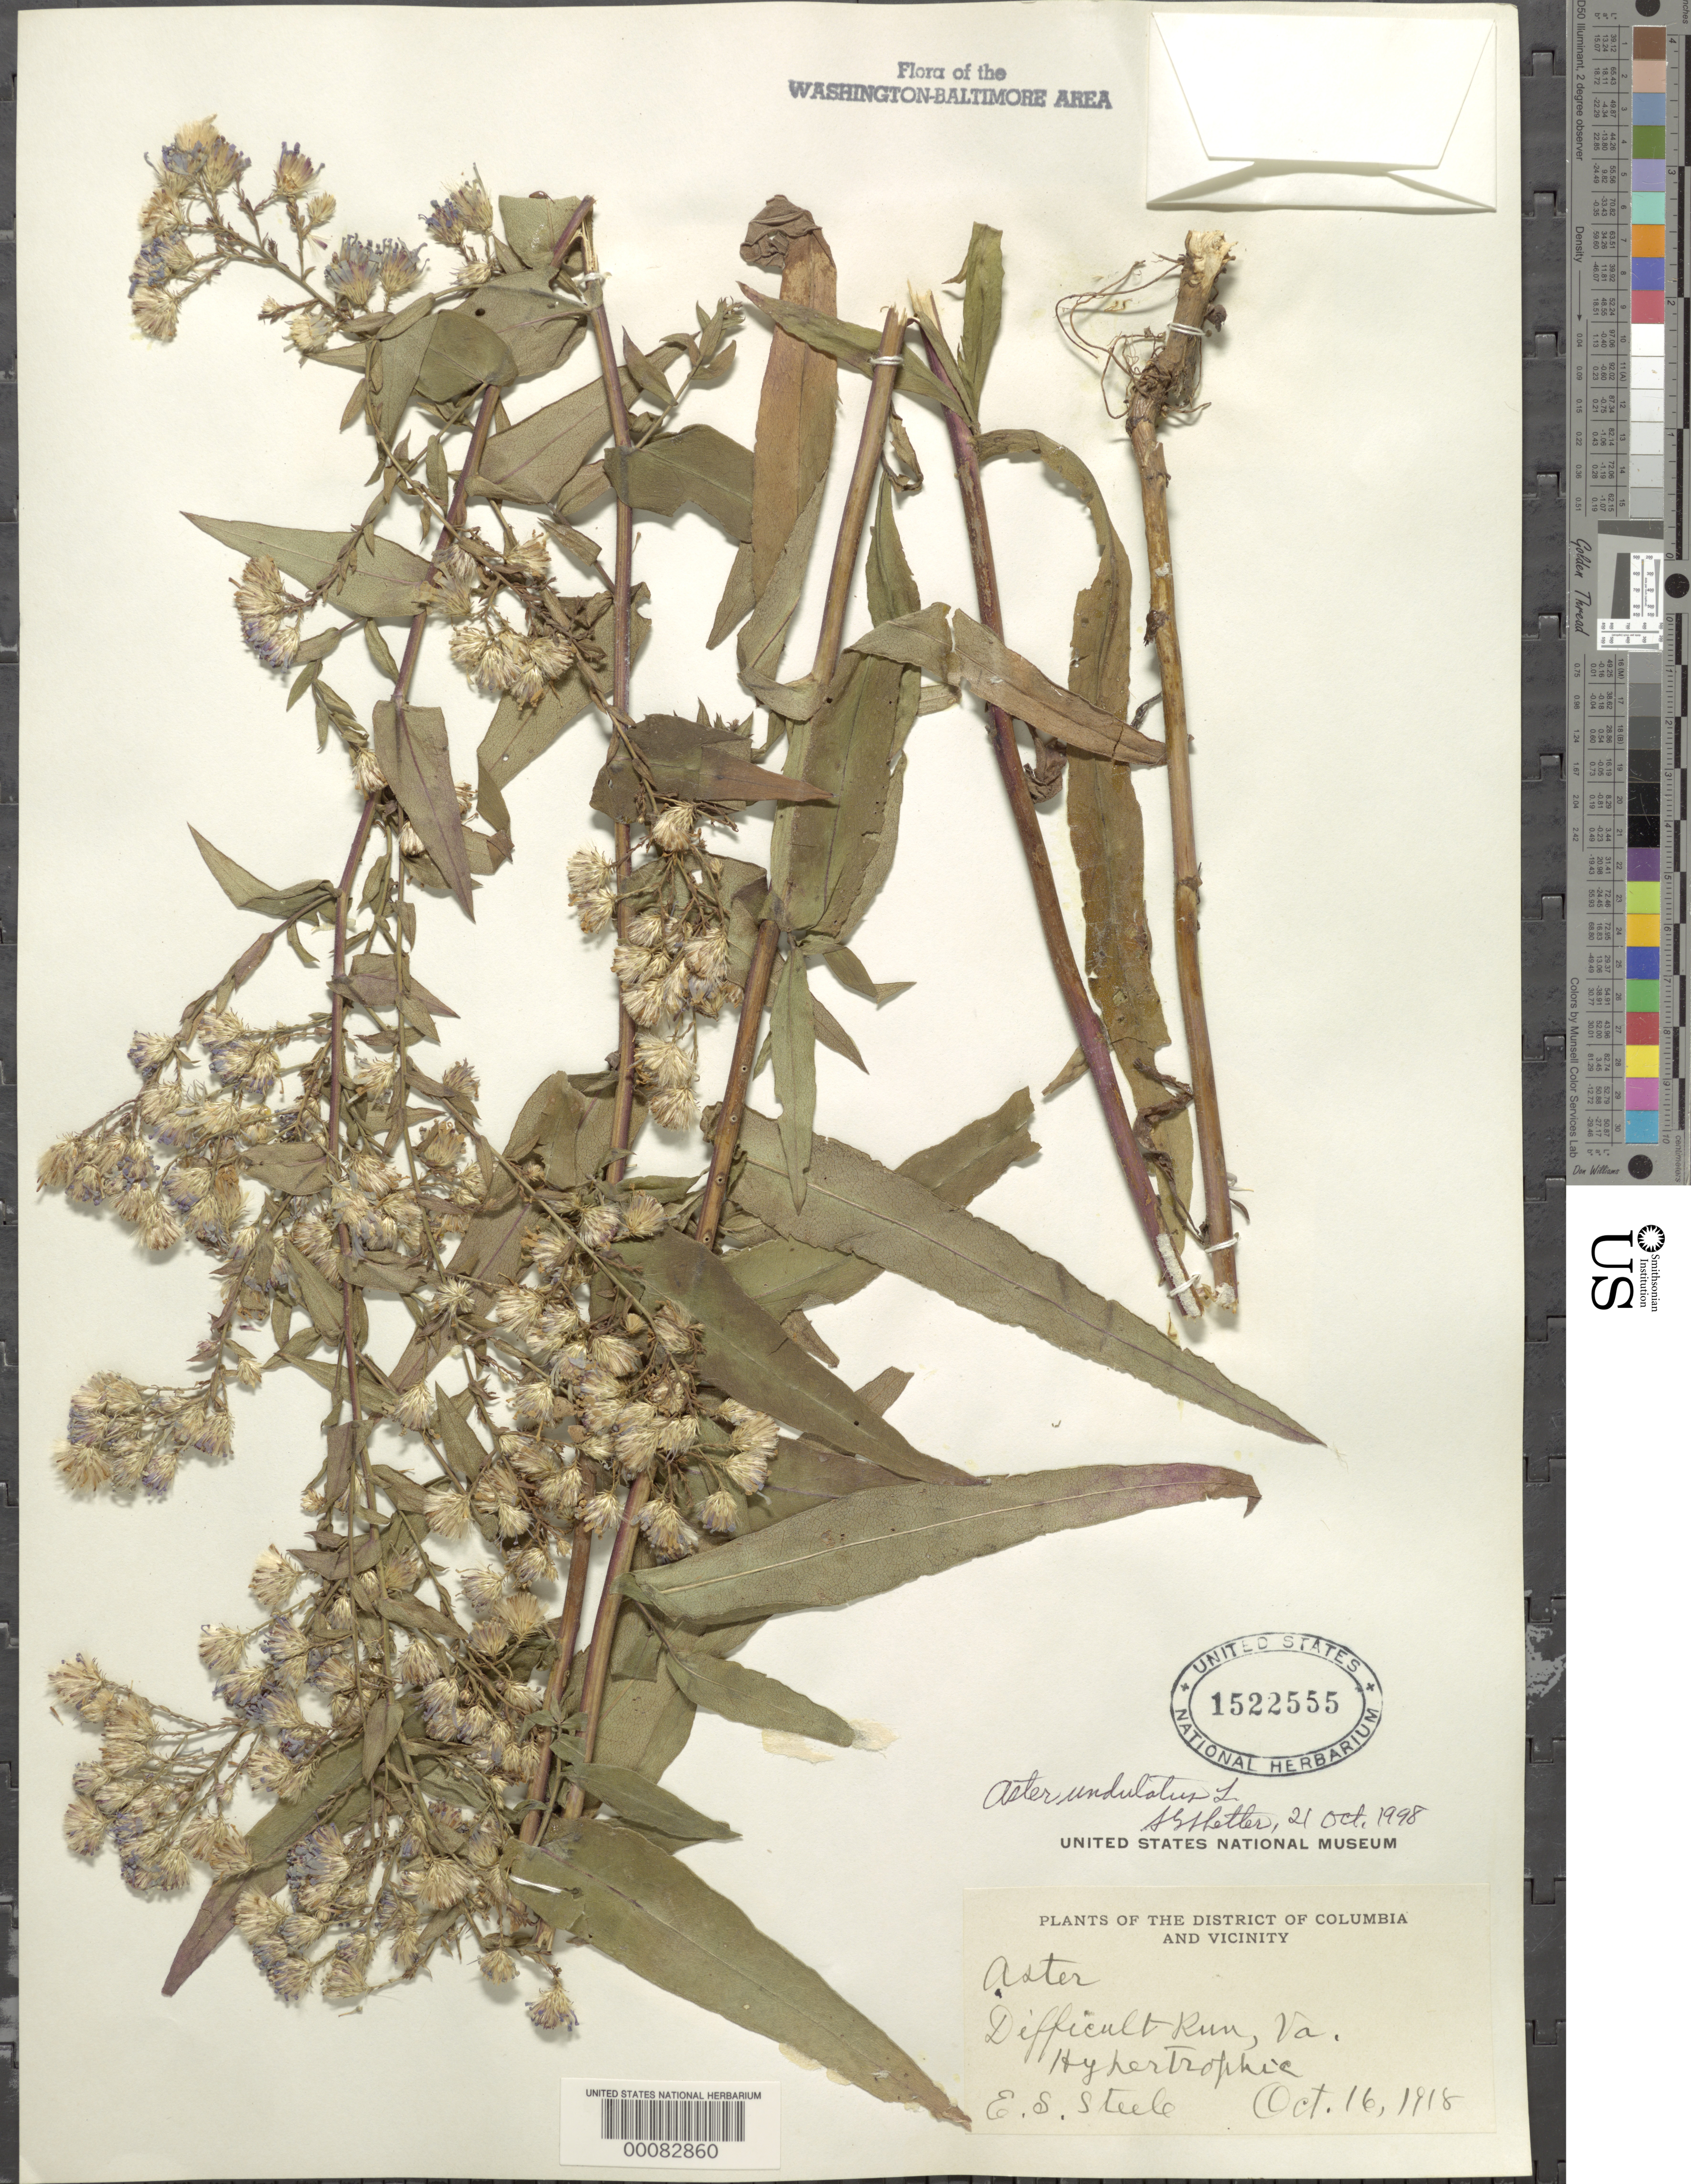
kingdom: Plantae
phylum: Tracheophyta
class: Magnoliopsida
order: Asterales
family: Asteraceae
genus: Symphyotrichum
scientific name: Symphyotrichum undulatum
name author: (L.) G.L. Nesom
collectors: E. Steele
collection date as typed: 16 Oct 1918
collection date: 1918-10-16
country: United States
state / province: Virginia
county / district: Fairfax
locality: Difficult Run C. & O. Canal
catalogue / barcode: US 1522555